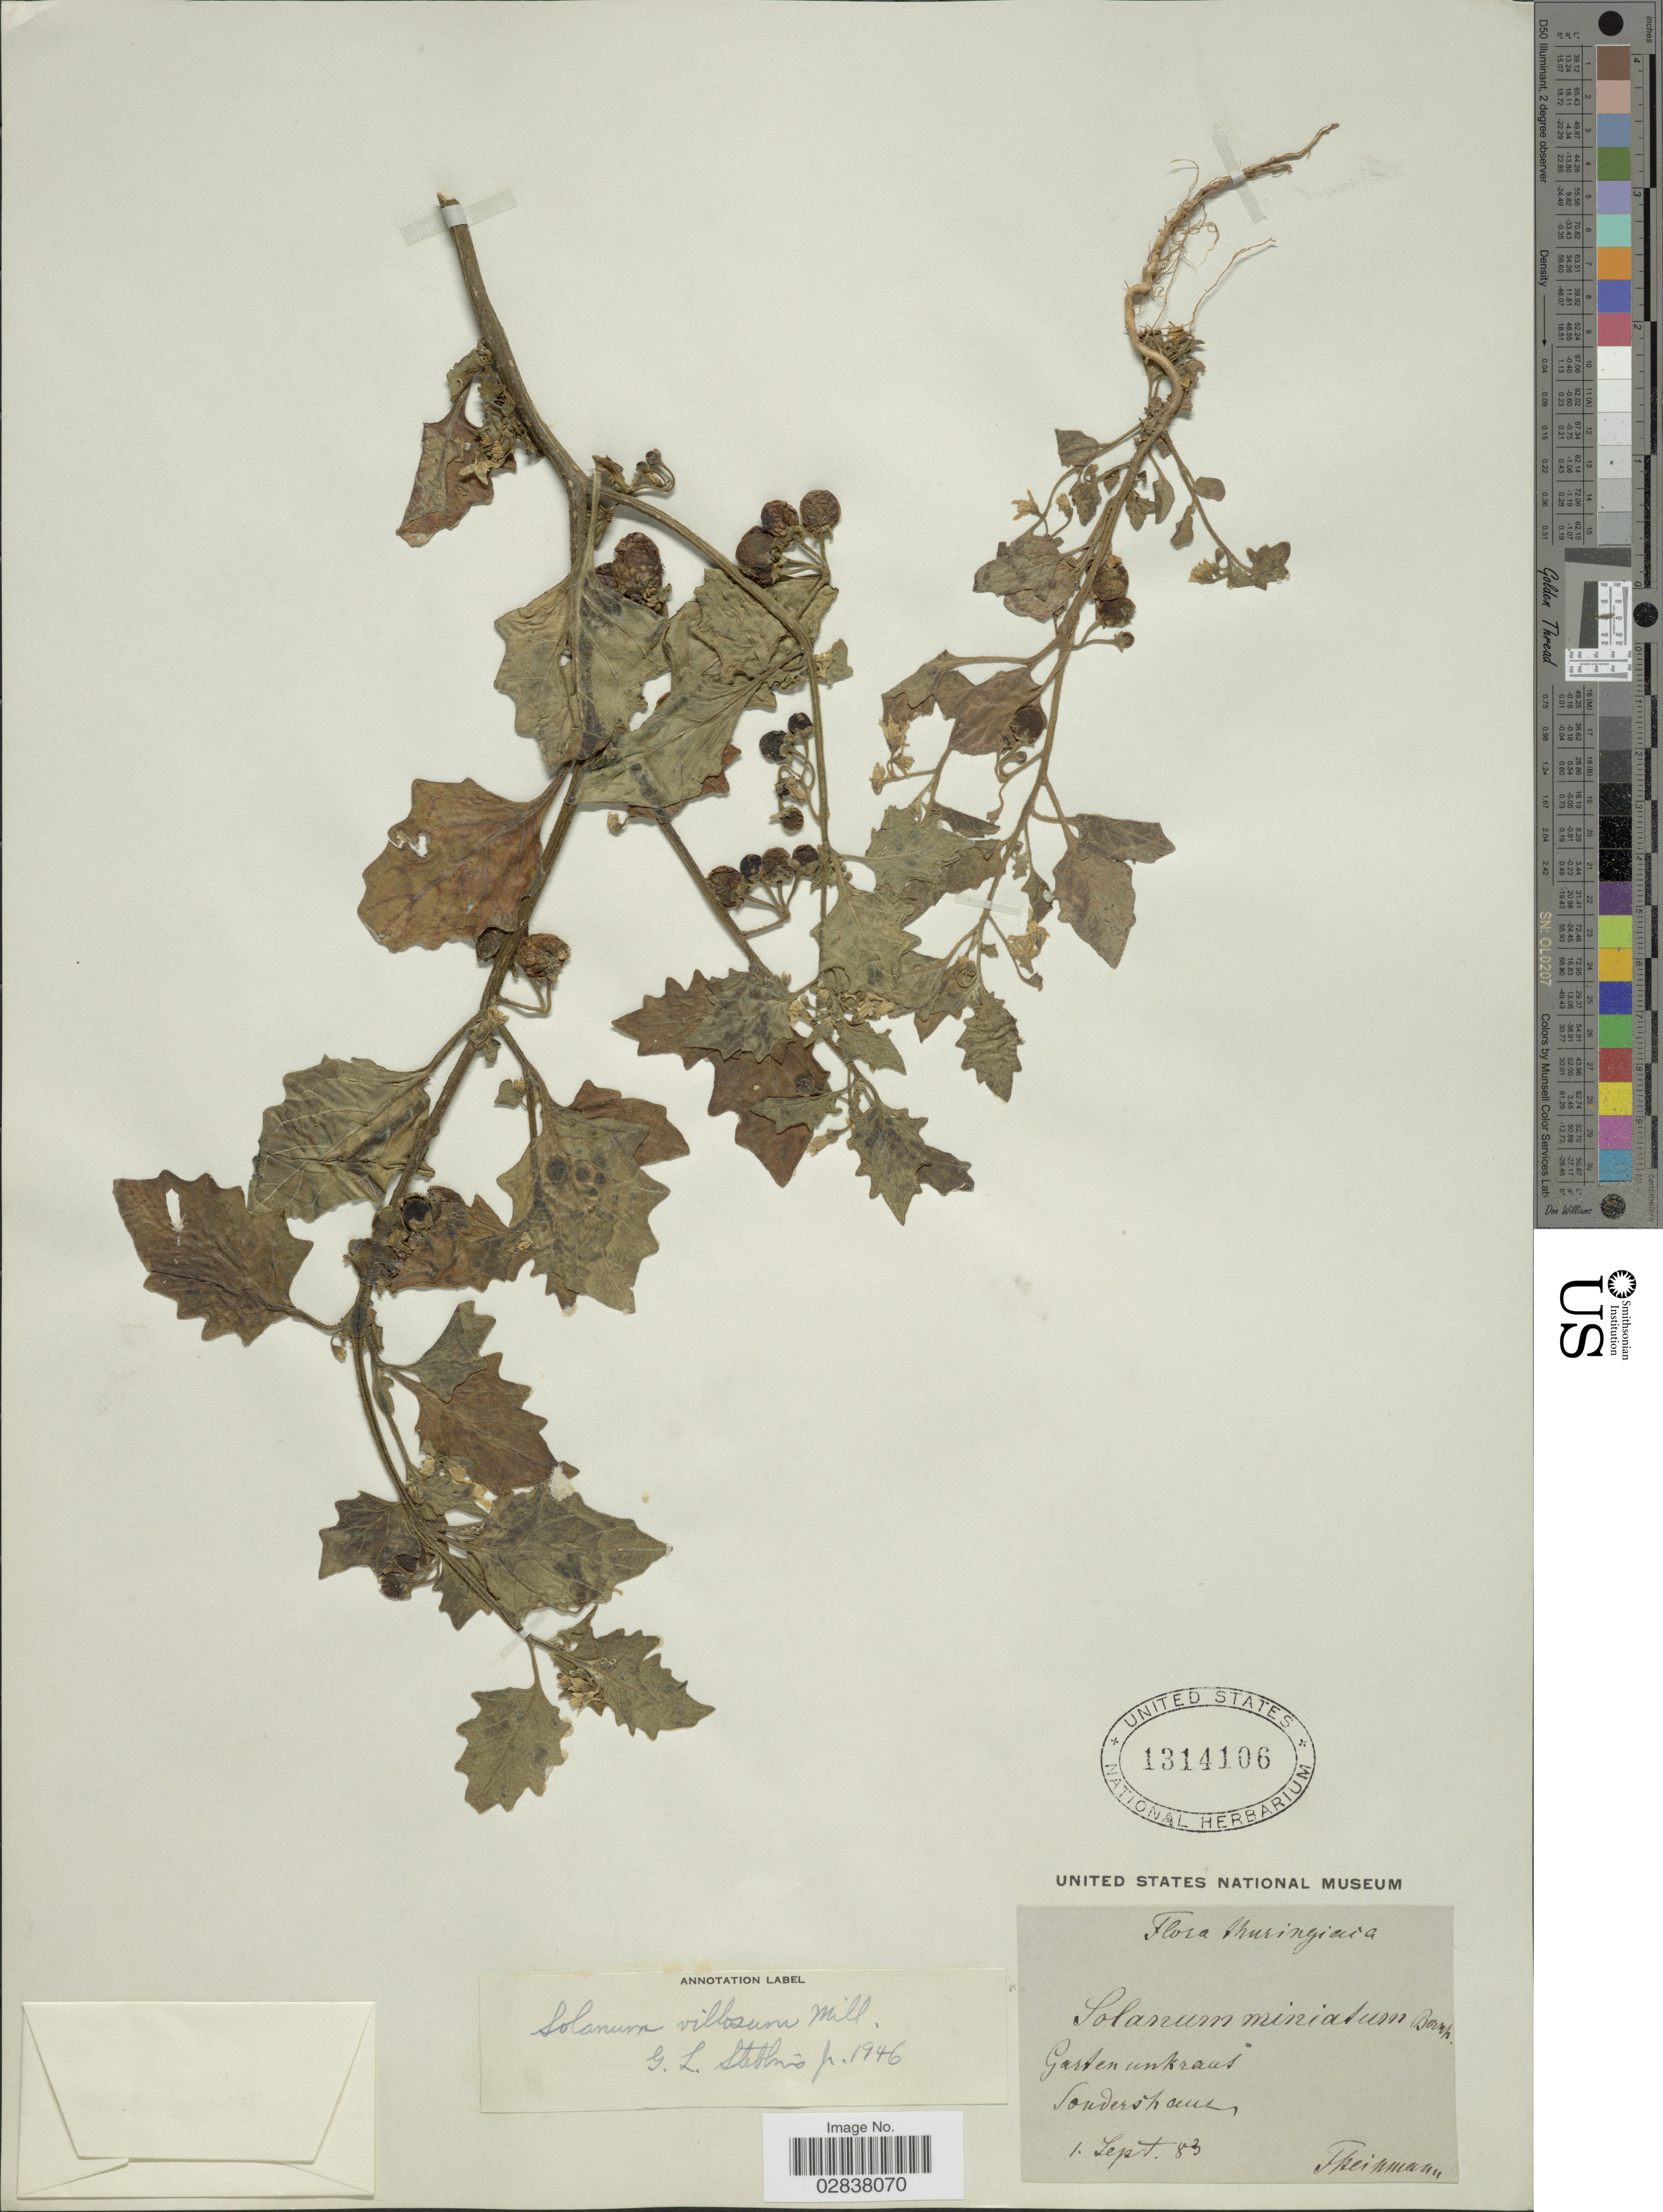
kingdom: Plantae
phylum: Tracheophyta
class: Magnoliopsida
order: Solanales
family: Solanaceae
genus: Solanum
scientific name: Solanum luteum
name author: Mill.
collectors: Heinemann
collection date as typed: Transcribed d/m/y: 1/9/83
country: Germany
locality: Garten unkraut, Sondershausen.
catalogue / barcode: US 1314106